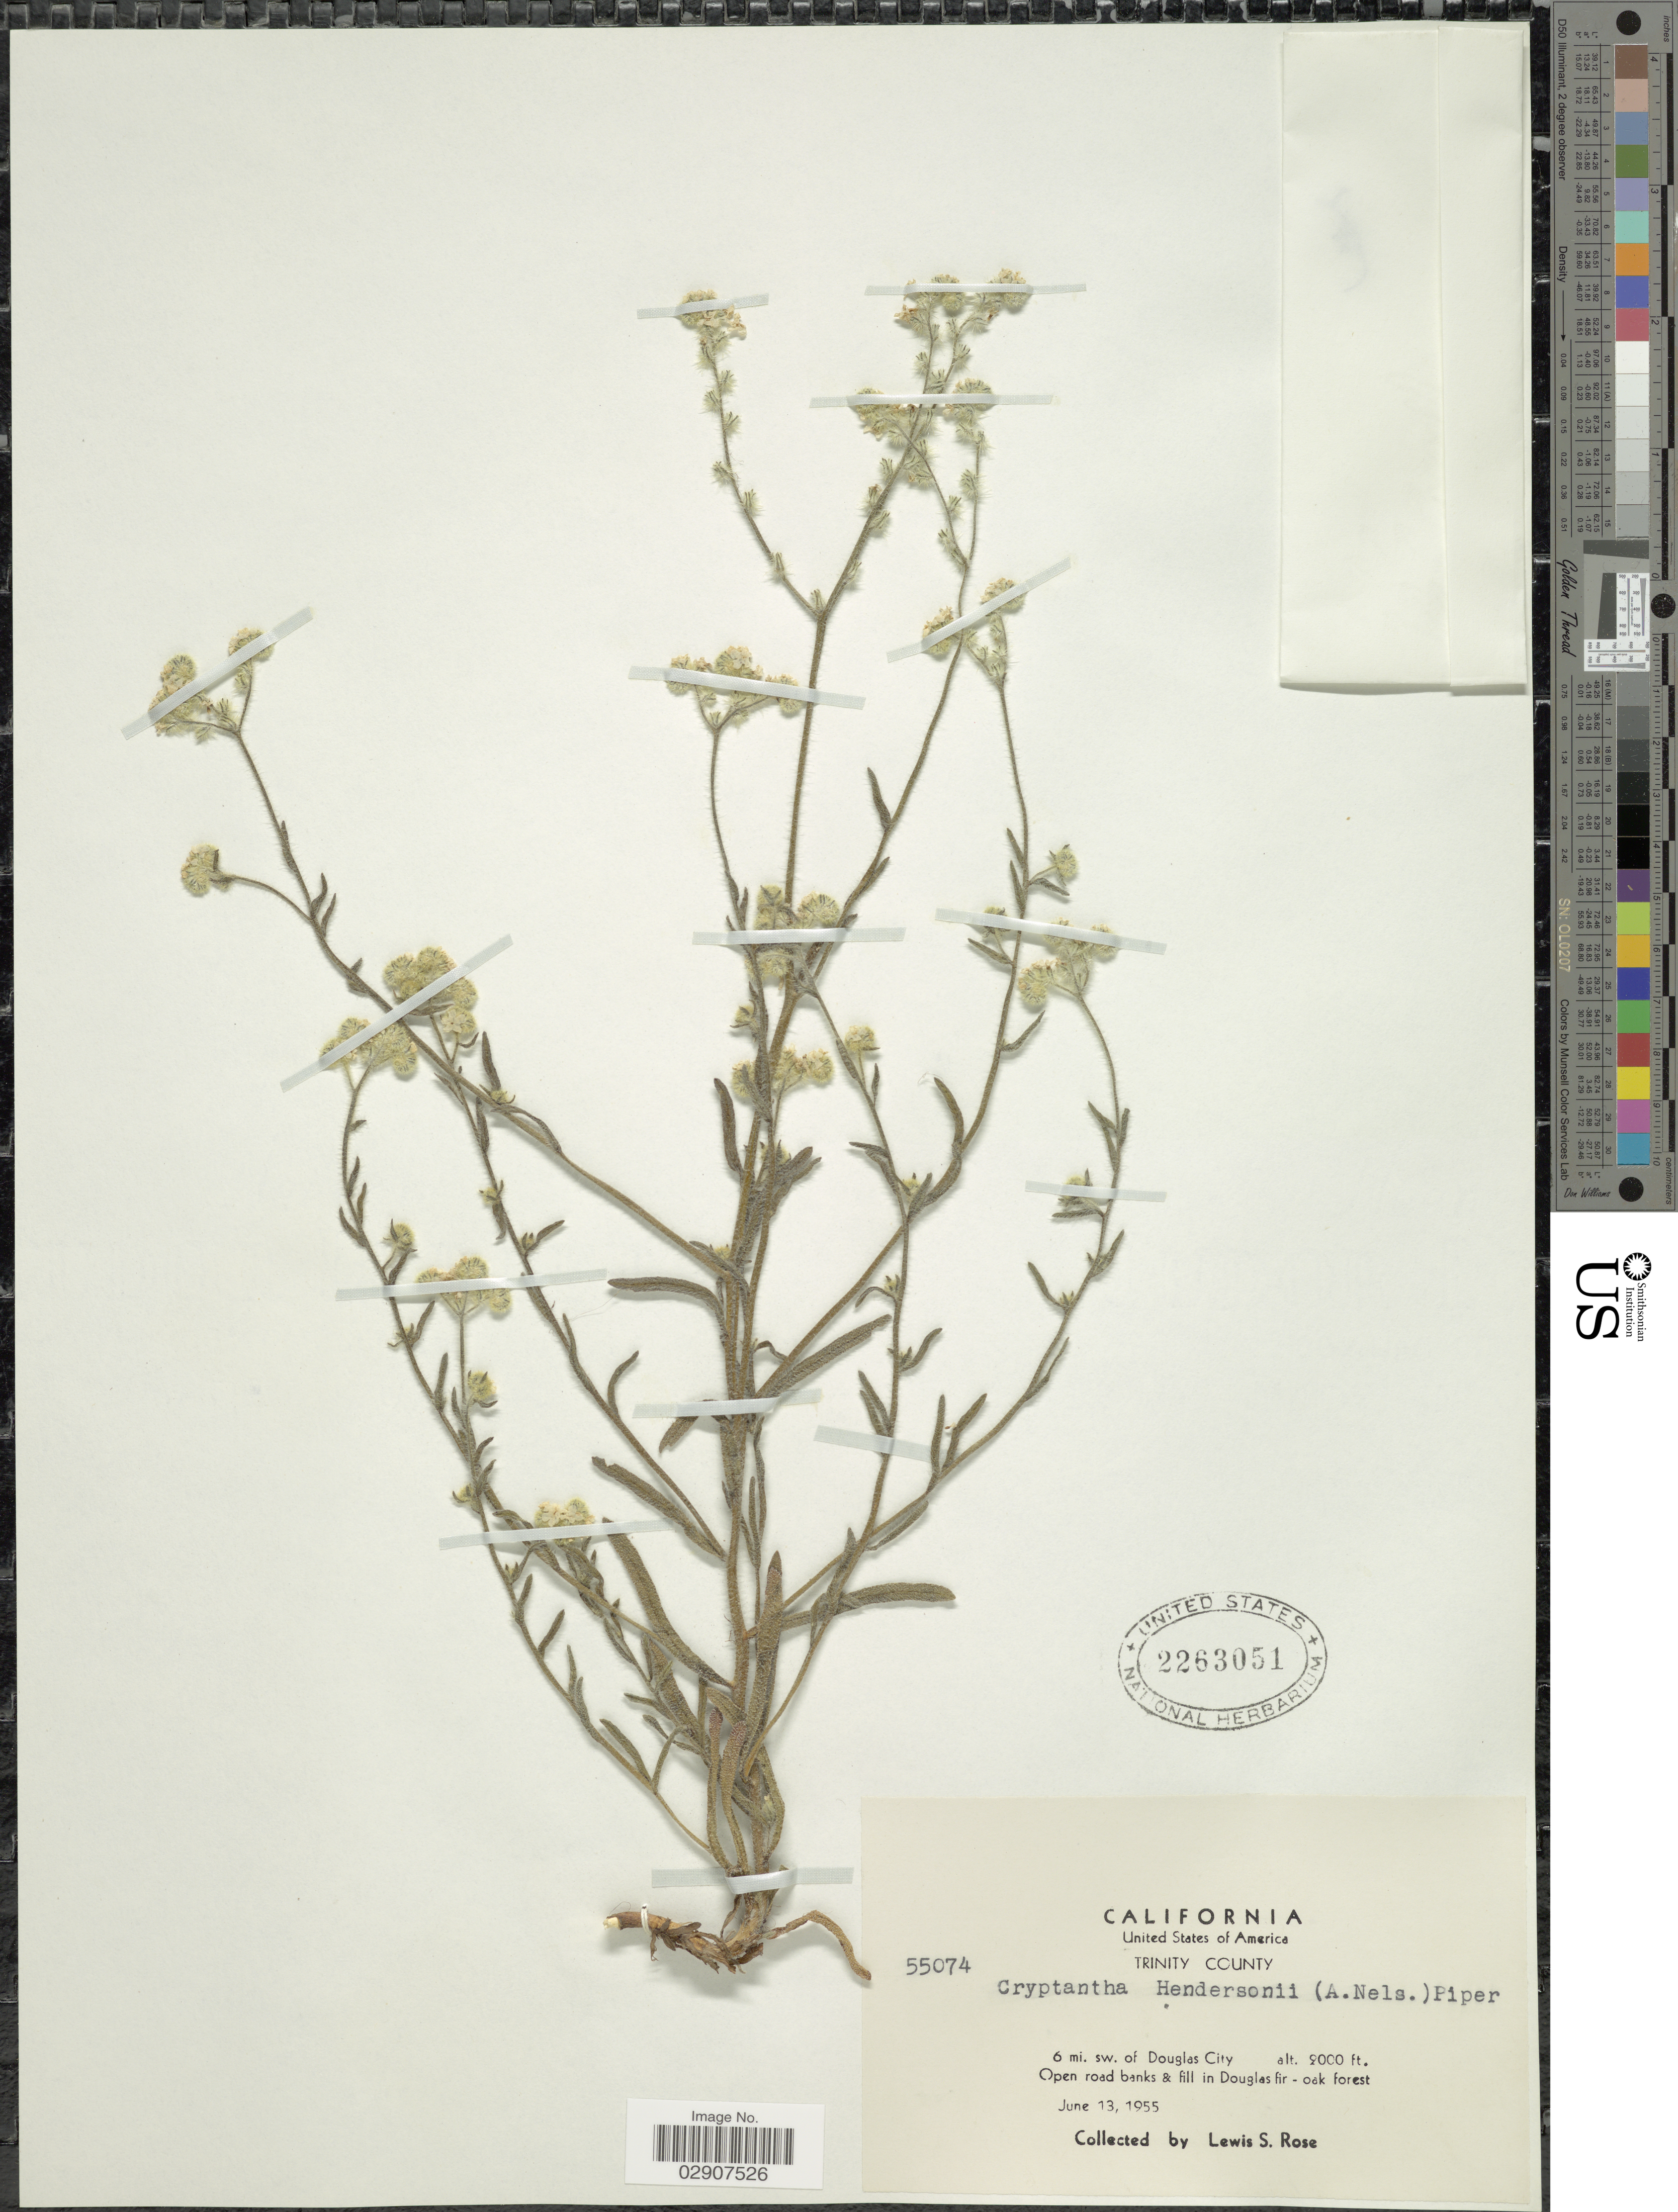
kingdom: Plantae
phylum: Tracheophyta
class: Magnoliopsida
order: Boraginales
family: Boraginaceae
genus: Cryptantha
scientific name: Cryptantha hendersonii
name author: (A. Nelson) A. Nelson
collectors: L. S. Rose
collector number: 55074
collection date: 1955-06-13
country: United States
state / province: California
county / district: Trinity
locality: Trinity County, 6 mi. sw. of Douglas City, Trinity County, Open road banks & fill in Douglas fir - oak forest.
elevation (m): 2743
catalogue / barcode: US 2263051